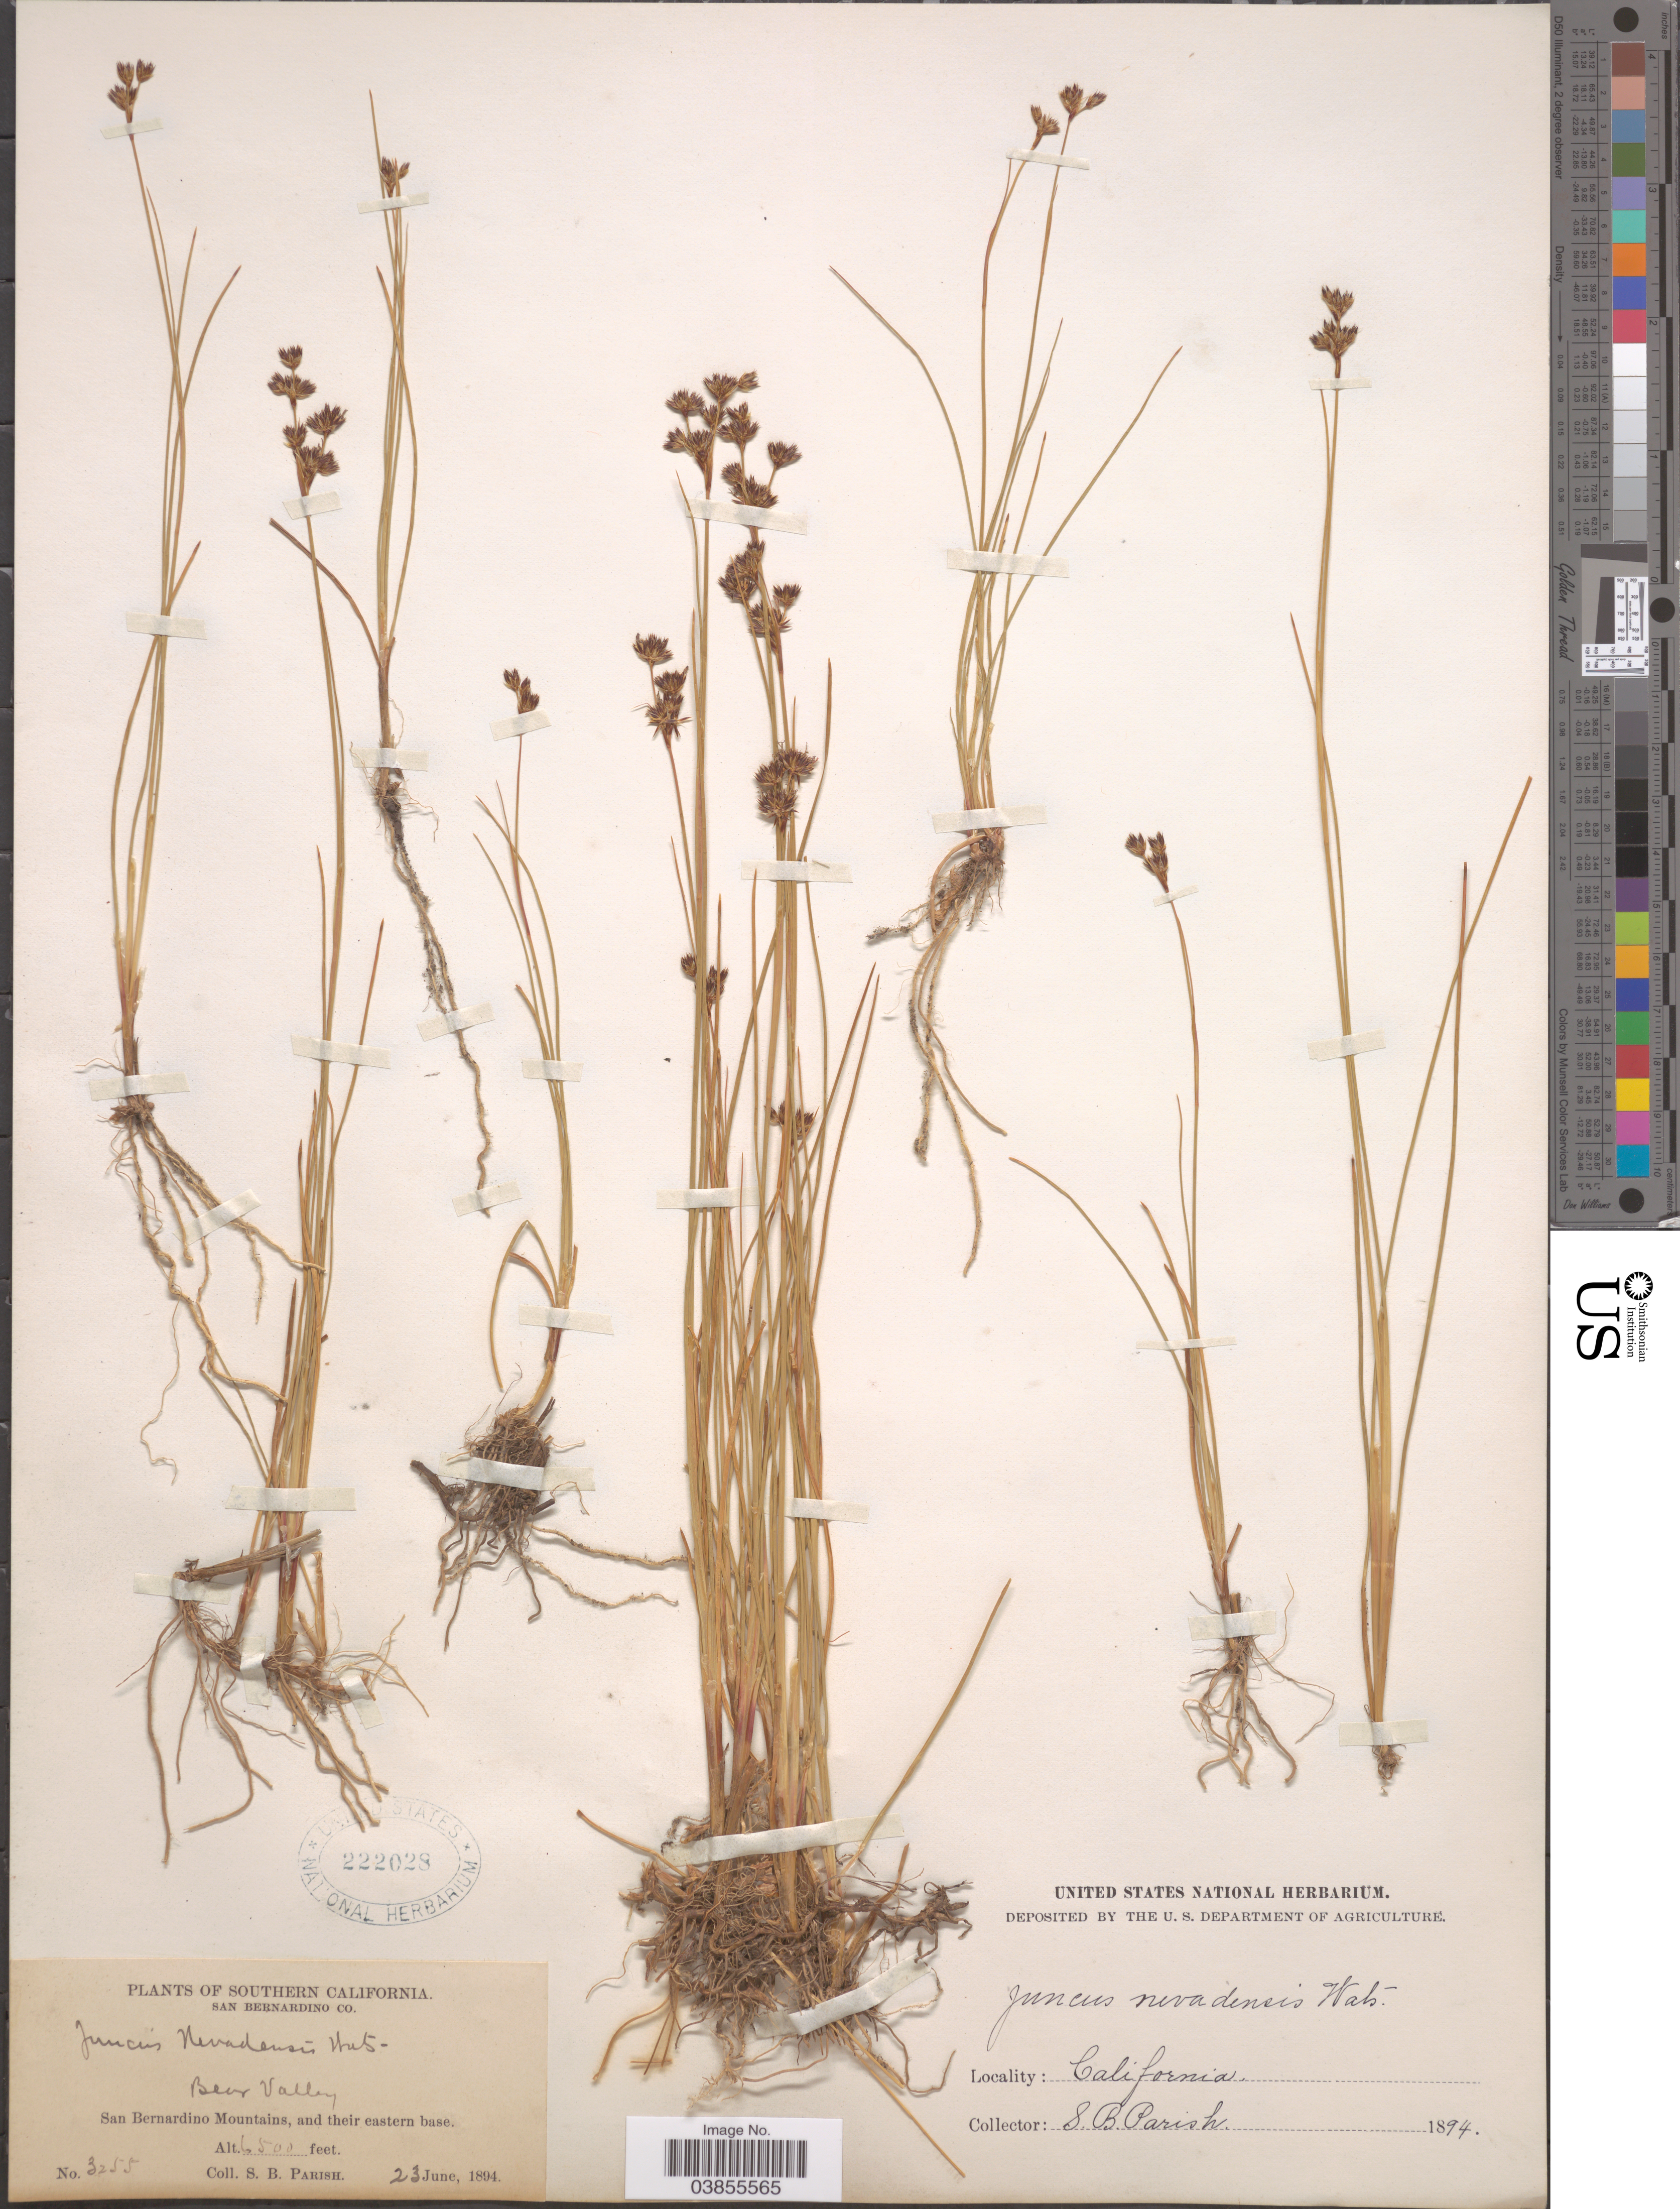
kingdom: Plantae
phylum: Tracheophyta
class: Liliopsida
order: Poales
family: Juncaceae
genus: Juncus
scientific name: Juncus nevadensis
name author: S. Watson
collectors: S. B. Parish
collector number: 3255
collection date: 1894-06-23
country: United States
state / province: California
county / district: San Bernardino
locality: Southern California. San Bernardino Co. Bear Valley. San Bernardino Mountains, and their eastern base.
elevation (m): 1981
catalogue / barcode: US 222028